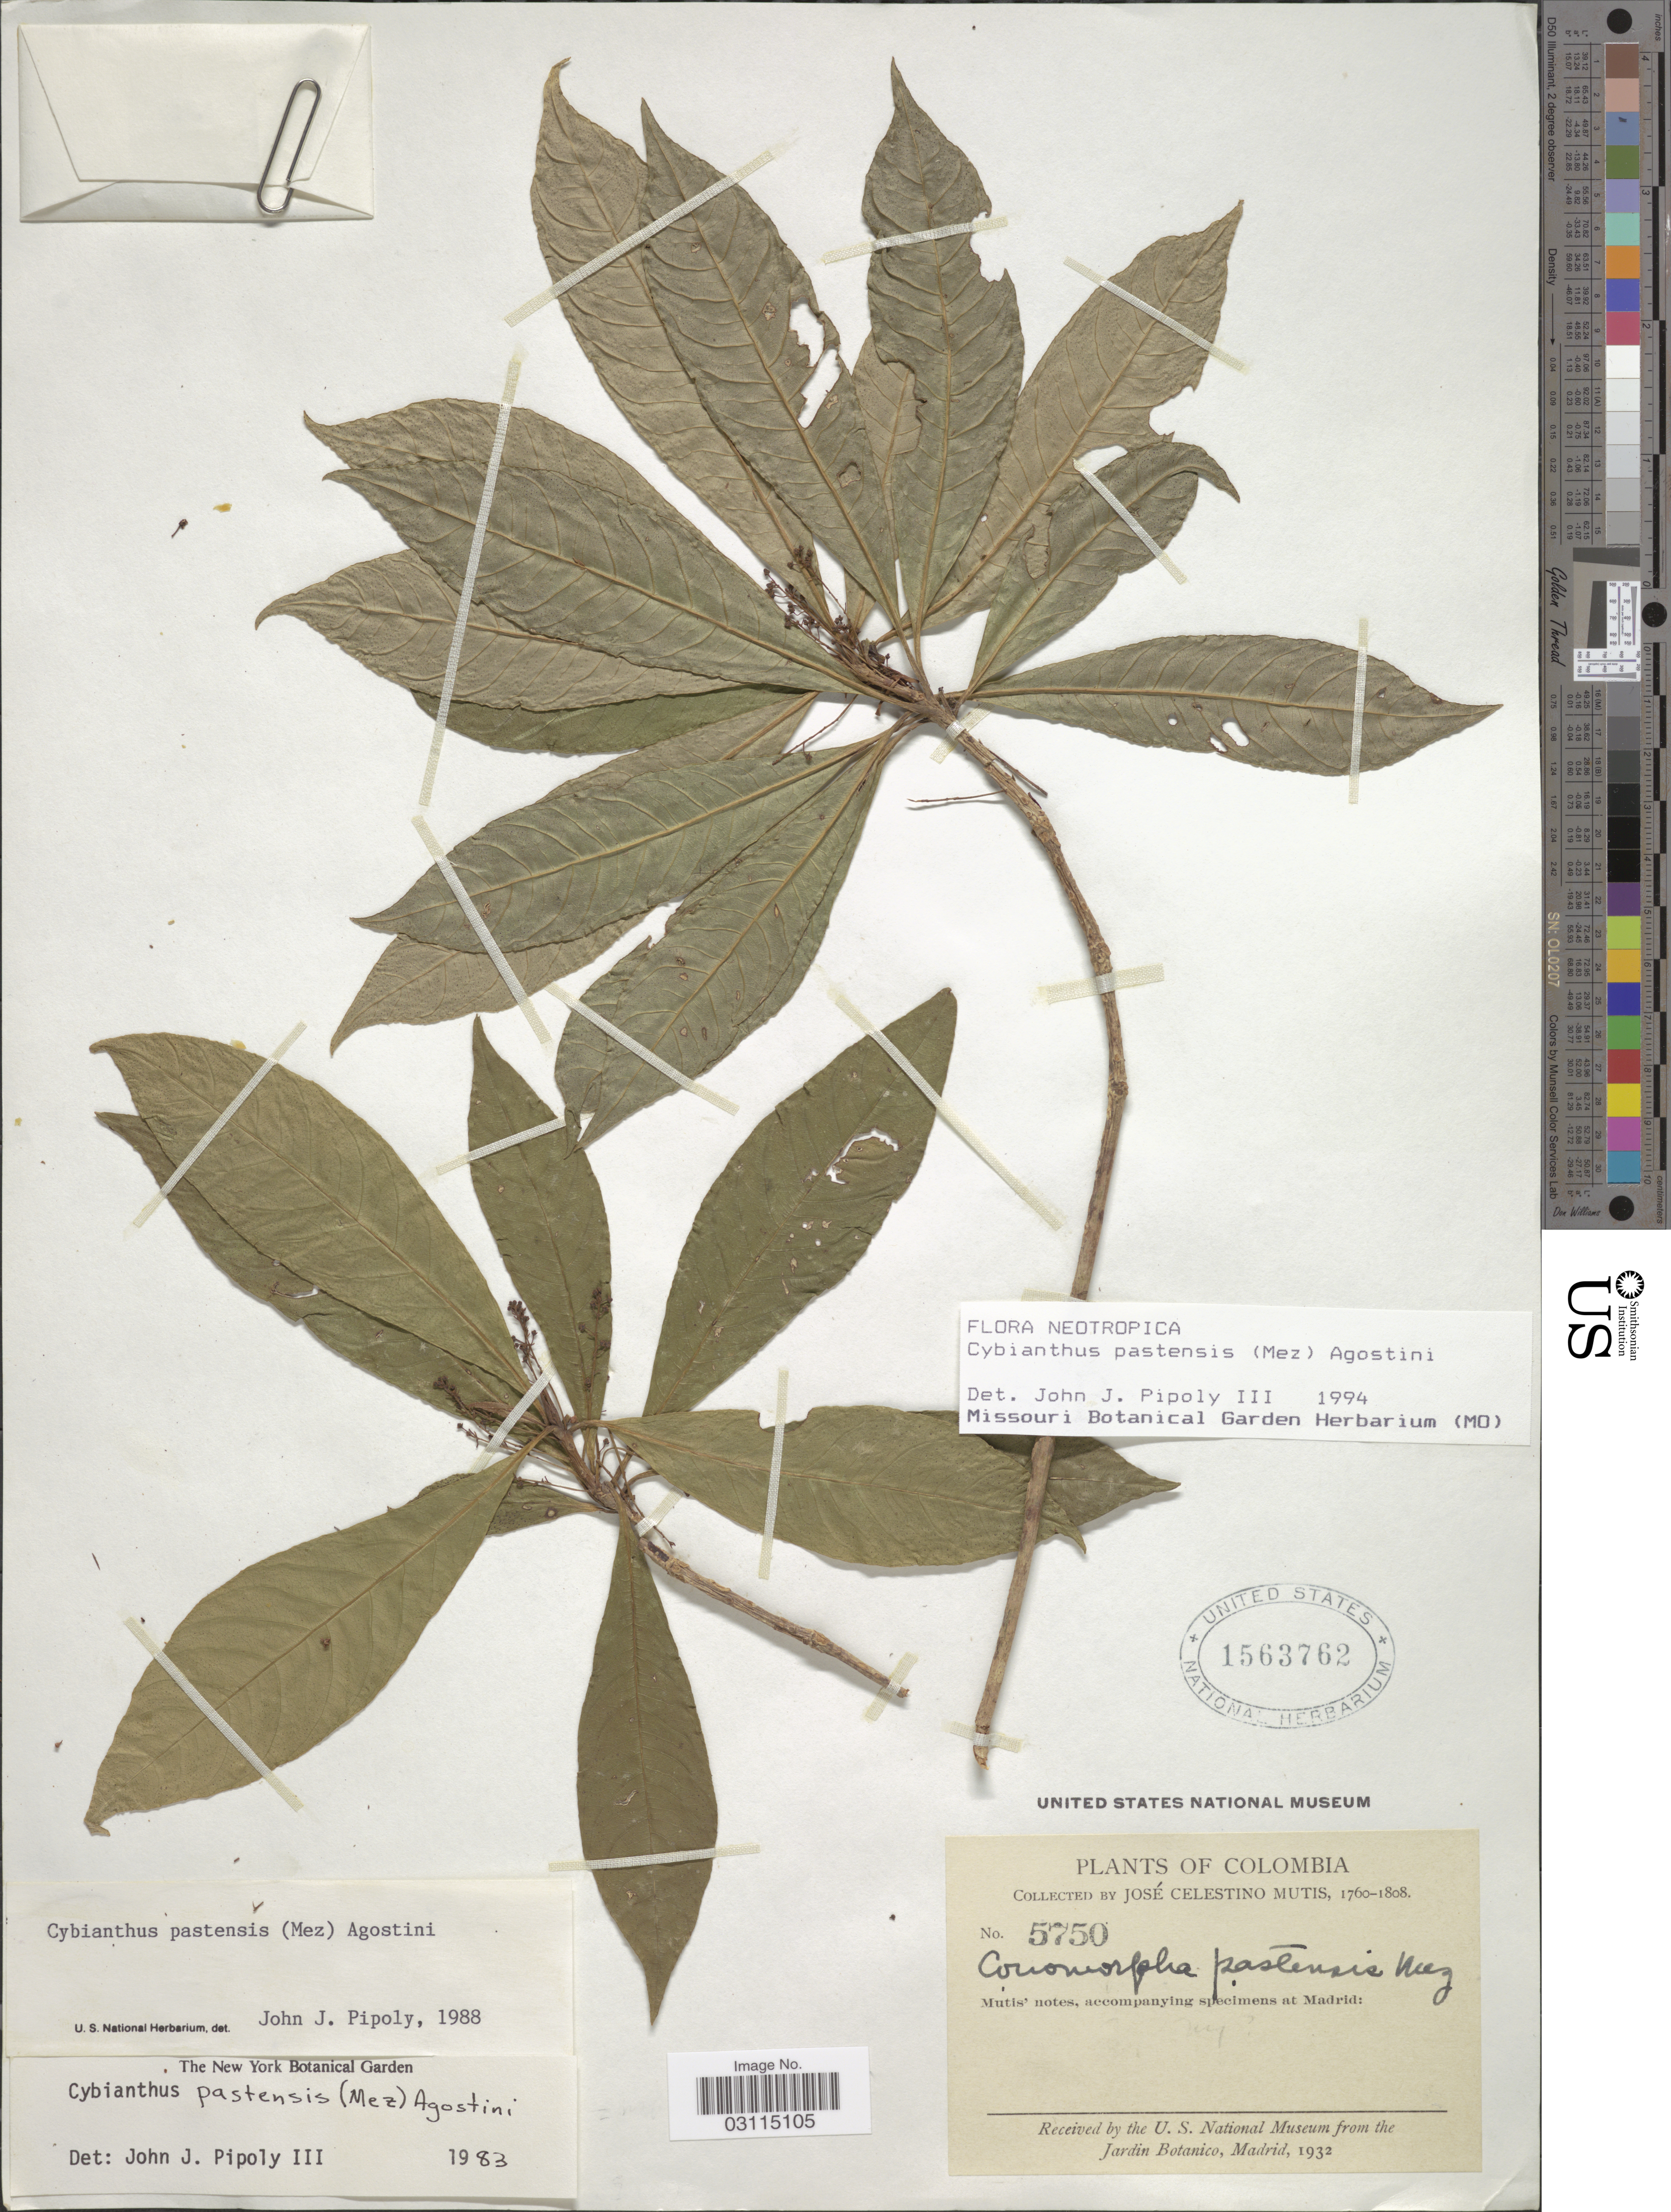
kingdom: Plantae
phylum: Tracheophyta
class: Magnoliopsida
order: Ericales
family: Primulaceae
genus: Cybianthus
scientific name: Cybianthus pastensis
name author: (Mez) G. Agostini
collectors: J. C. B. Mutis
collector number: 5750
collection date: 1760/1808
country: Colombia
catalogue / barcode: US 1563762